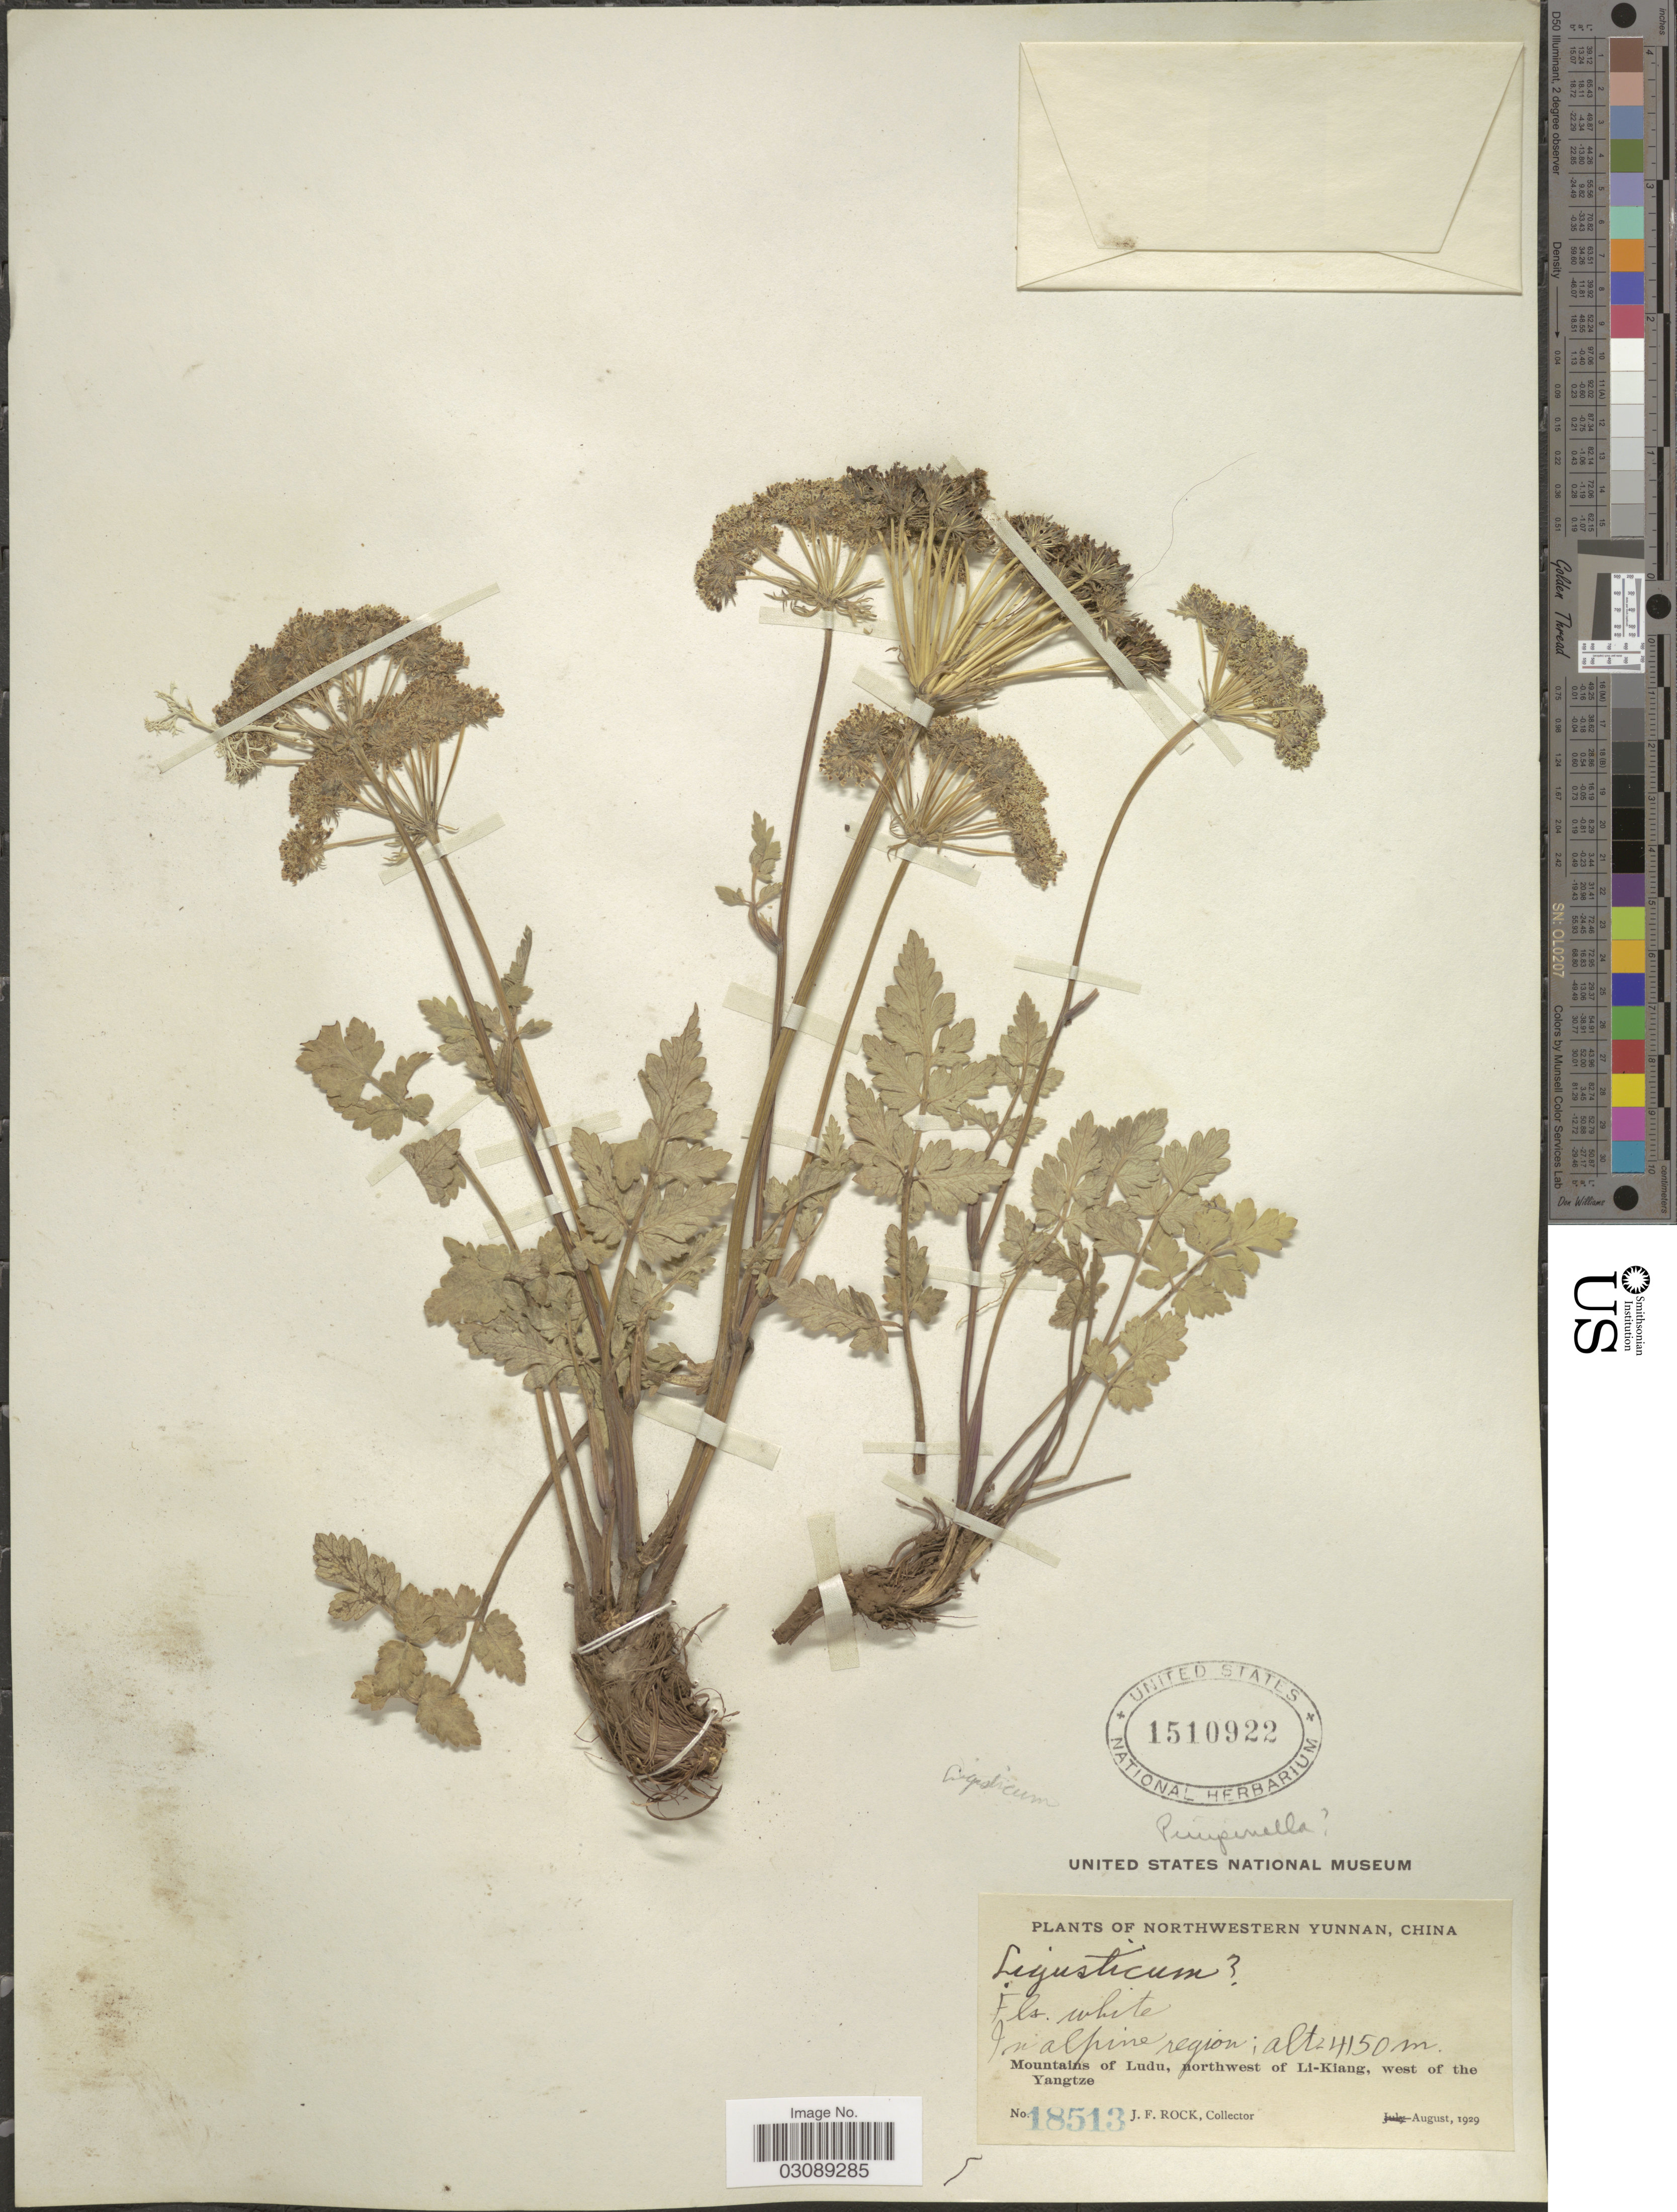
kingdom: Plantae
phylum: Tracheophyta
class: Magnoliopsida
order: Apiales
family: Apiaceae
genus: Ligusticum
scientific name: Ligusticum sp.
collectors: J. Rock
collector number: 18513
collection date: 1929-08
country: China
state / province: Yunnan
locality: Northwestern Yunnan. Mountains of Ludu, northwest of Li-Kiang, west of the Yangtze.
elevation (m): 4150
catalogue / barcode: US 1510922